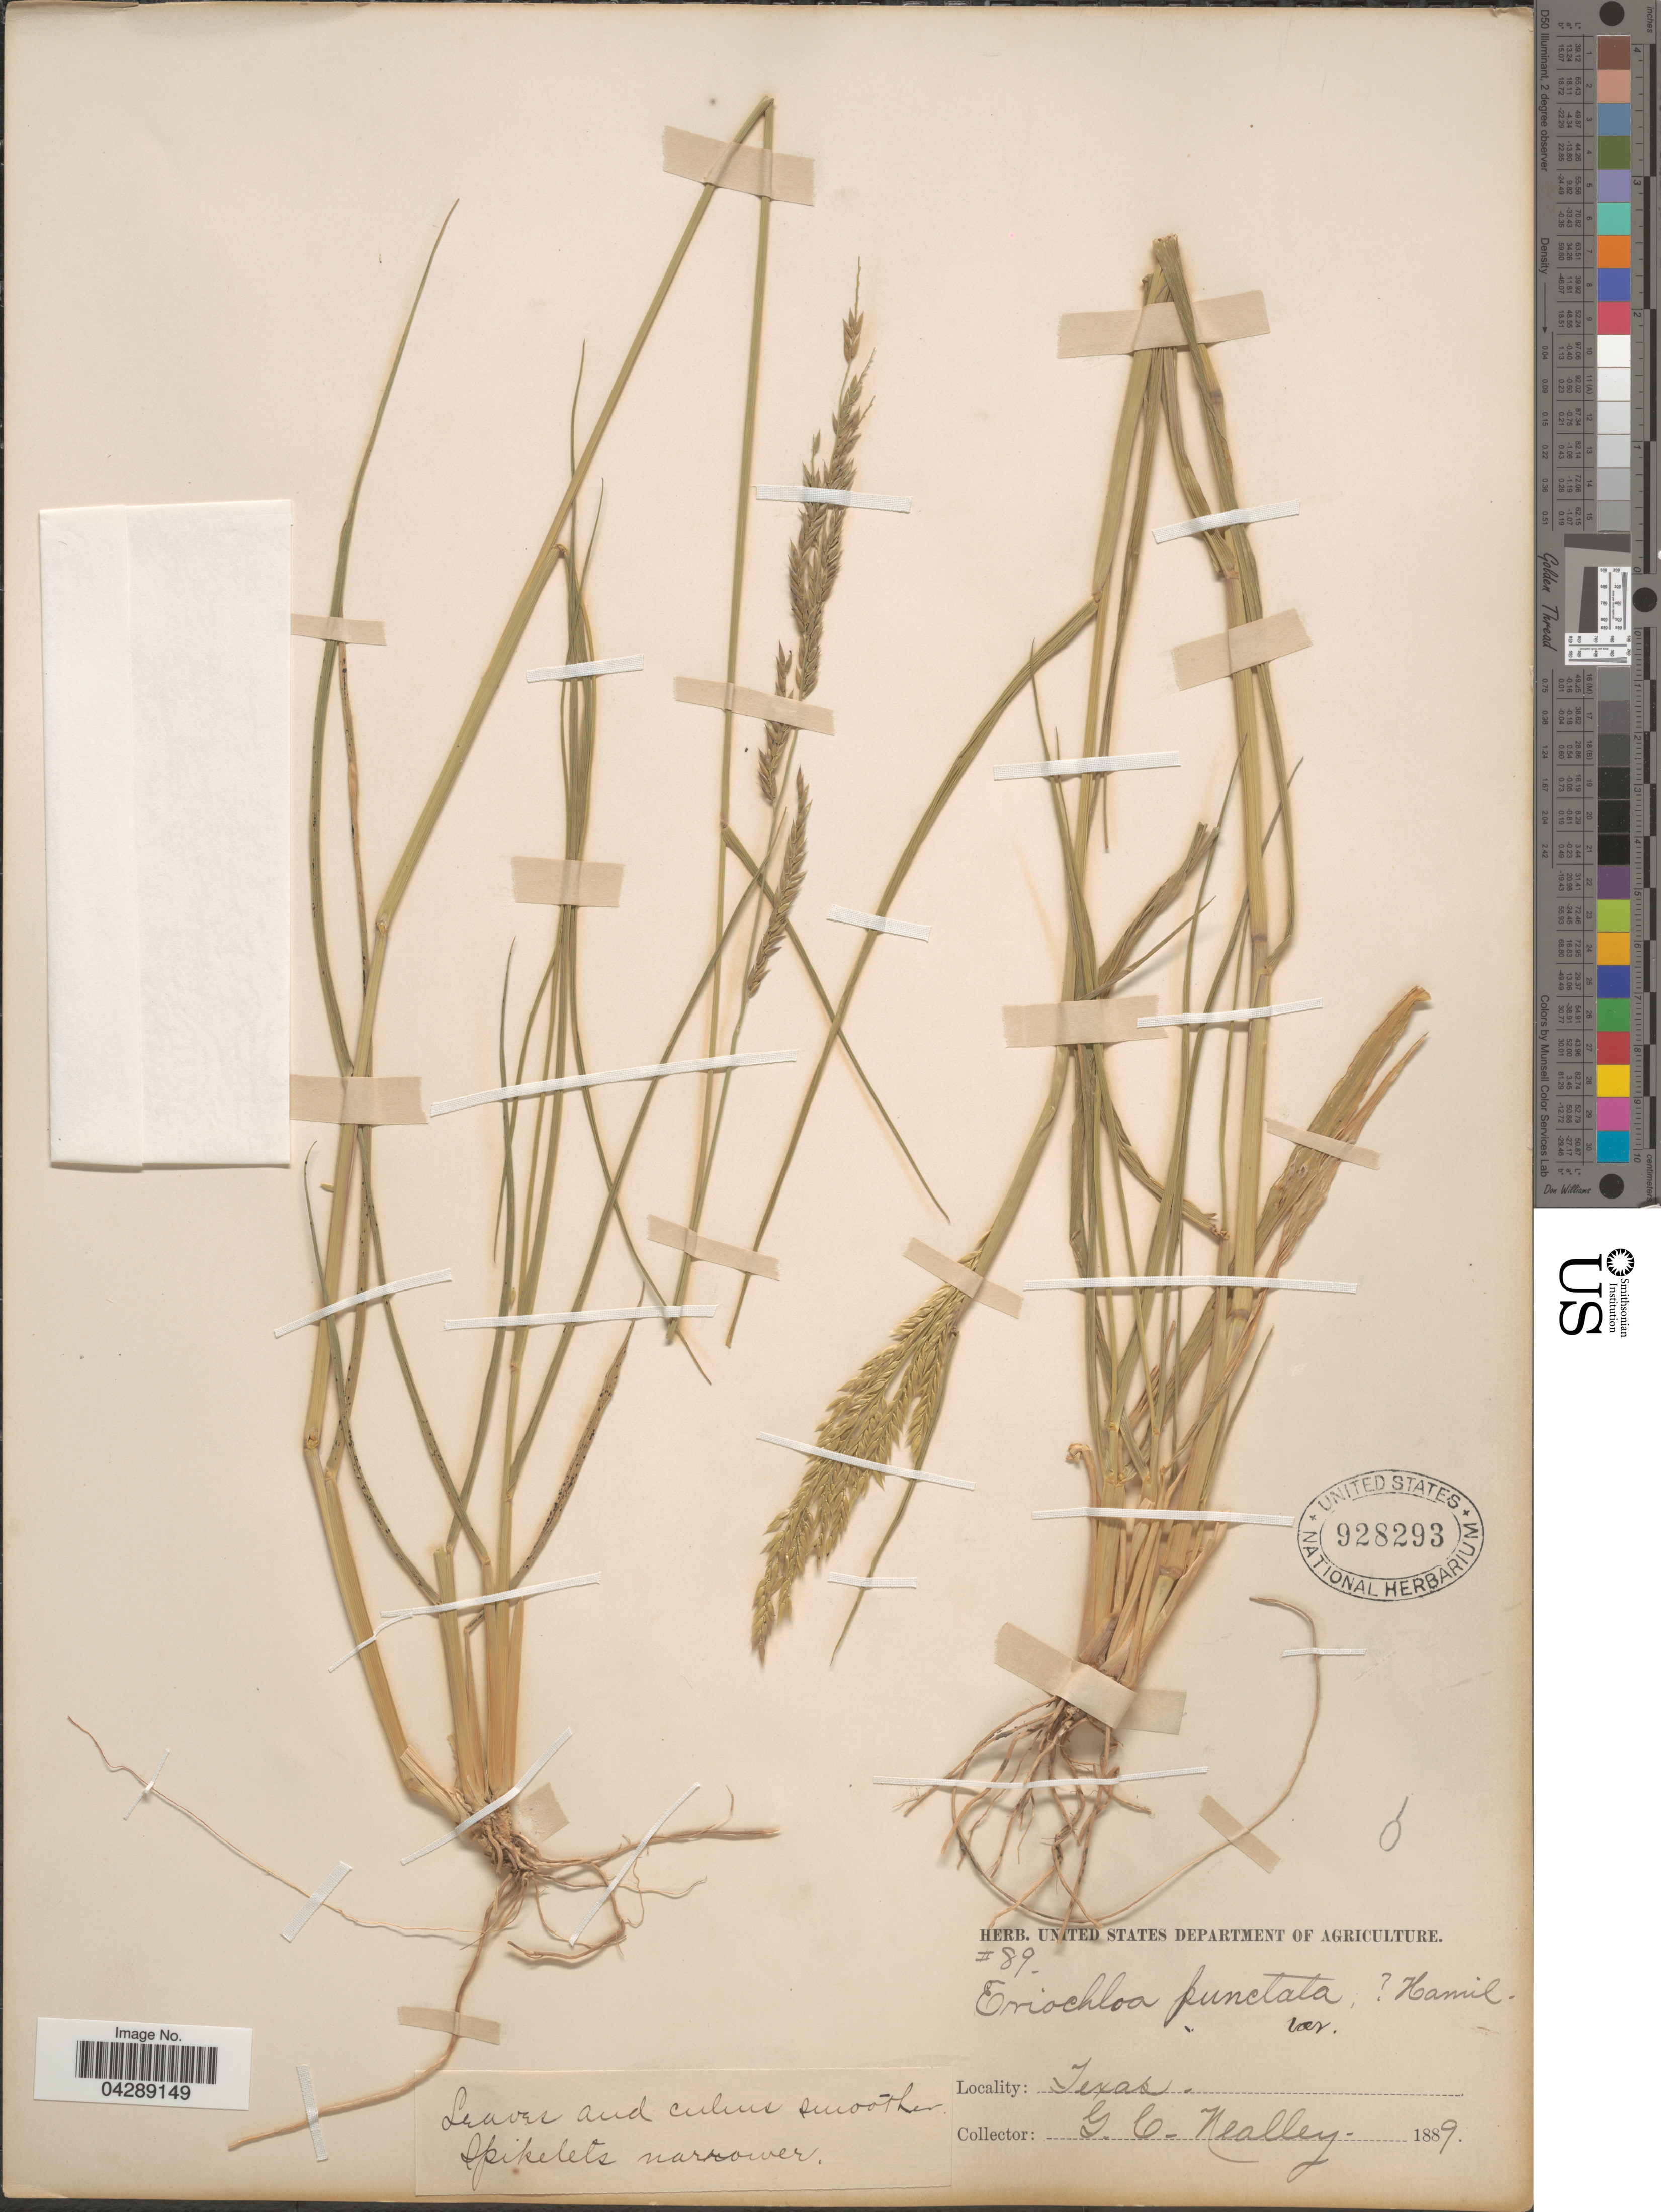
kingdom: Plantae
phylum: Tracheophyta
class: Liliopsida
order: Poales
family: Poaceae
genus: Eriochloa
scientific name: Eriochloa punctata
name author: (L.) Desv. ex Ham.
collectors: G. C. Nealley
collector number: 89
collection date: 1889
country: United States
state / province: Texas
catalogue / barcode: US 928293